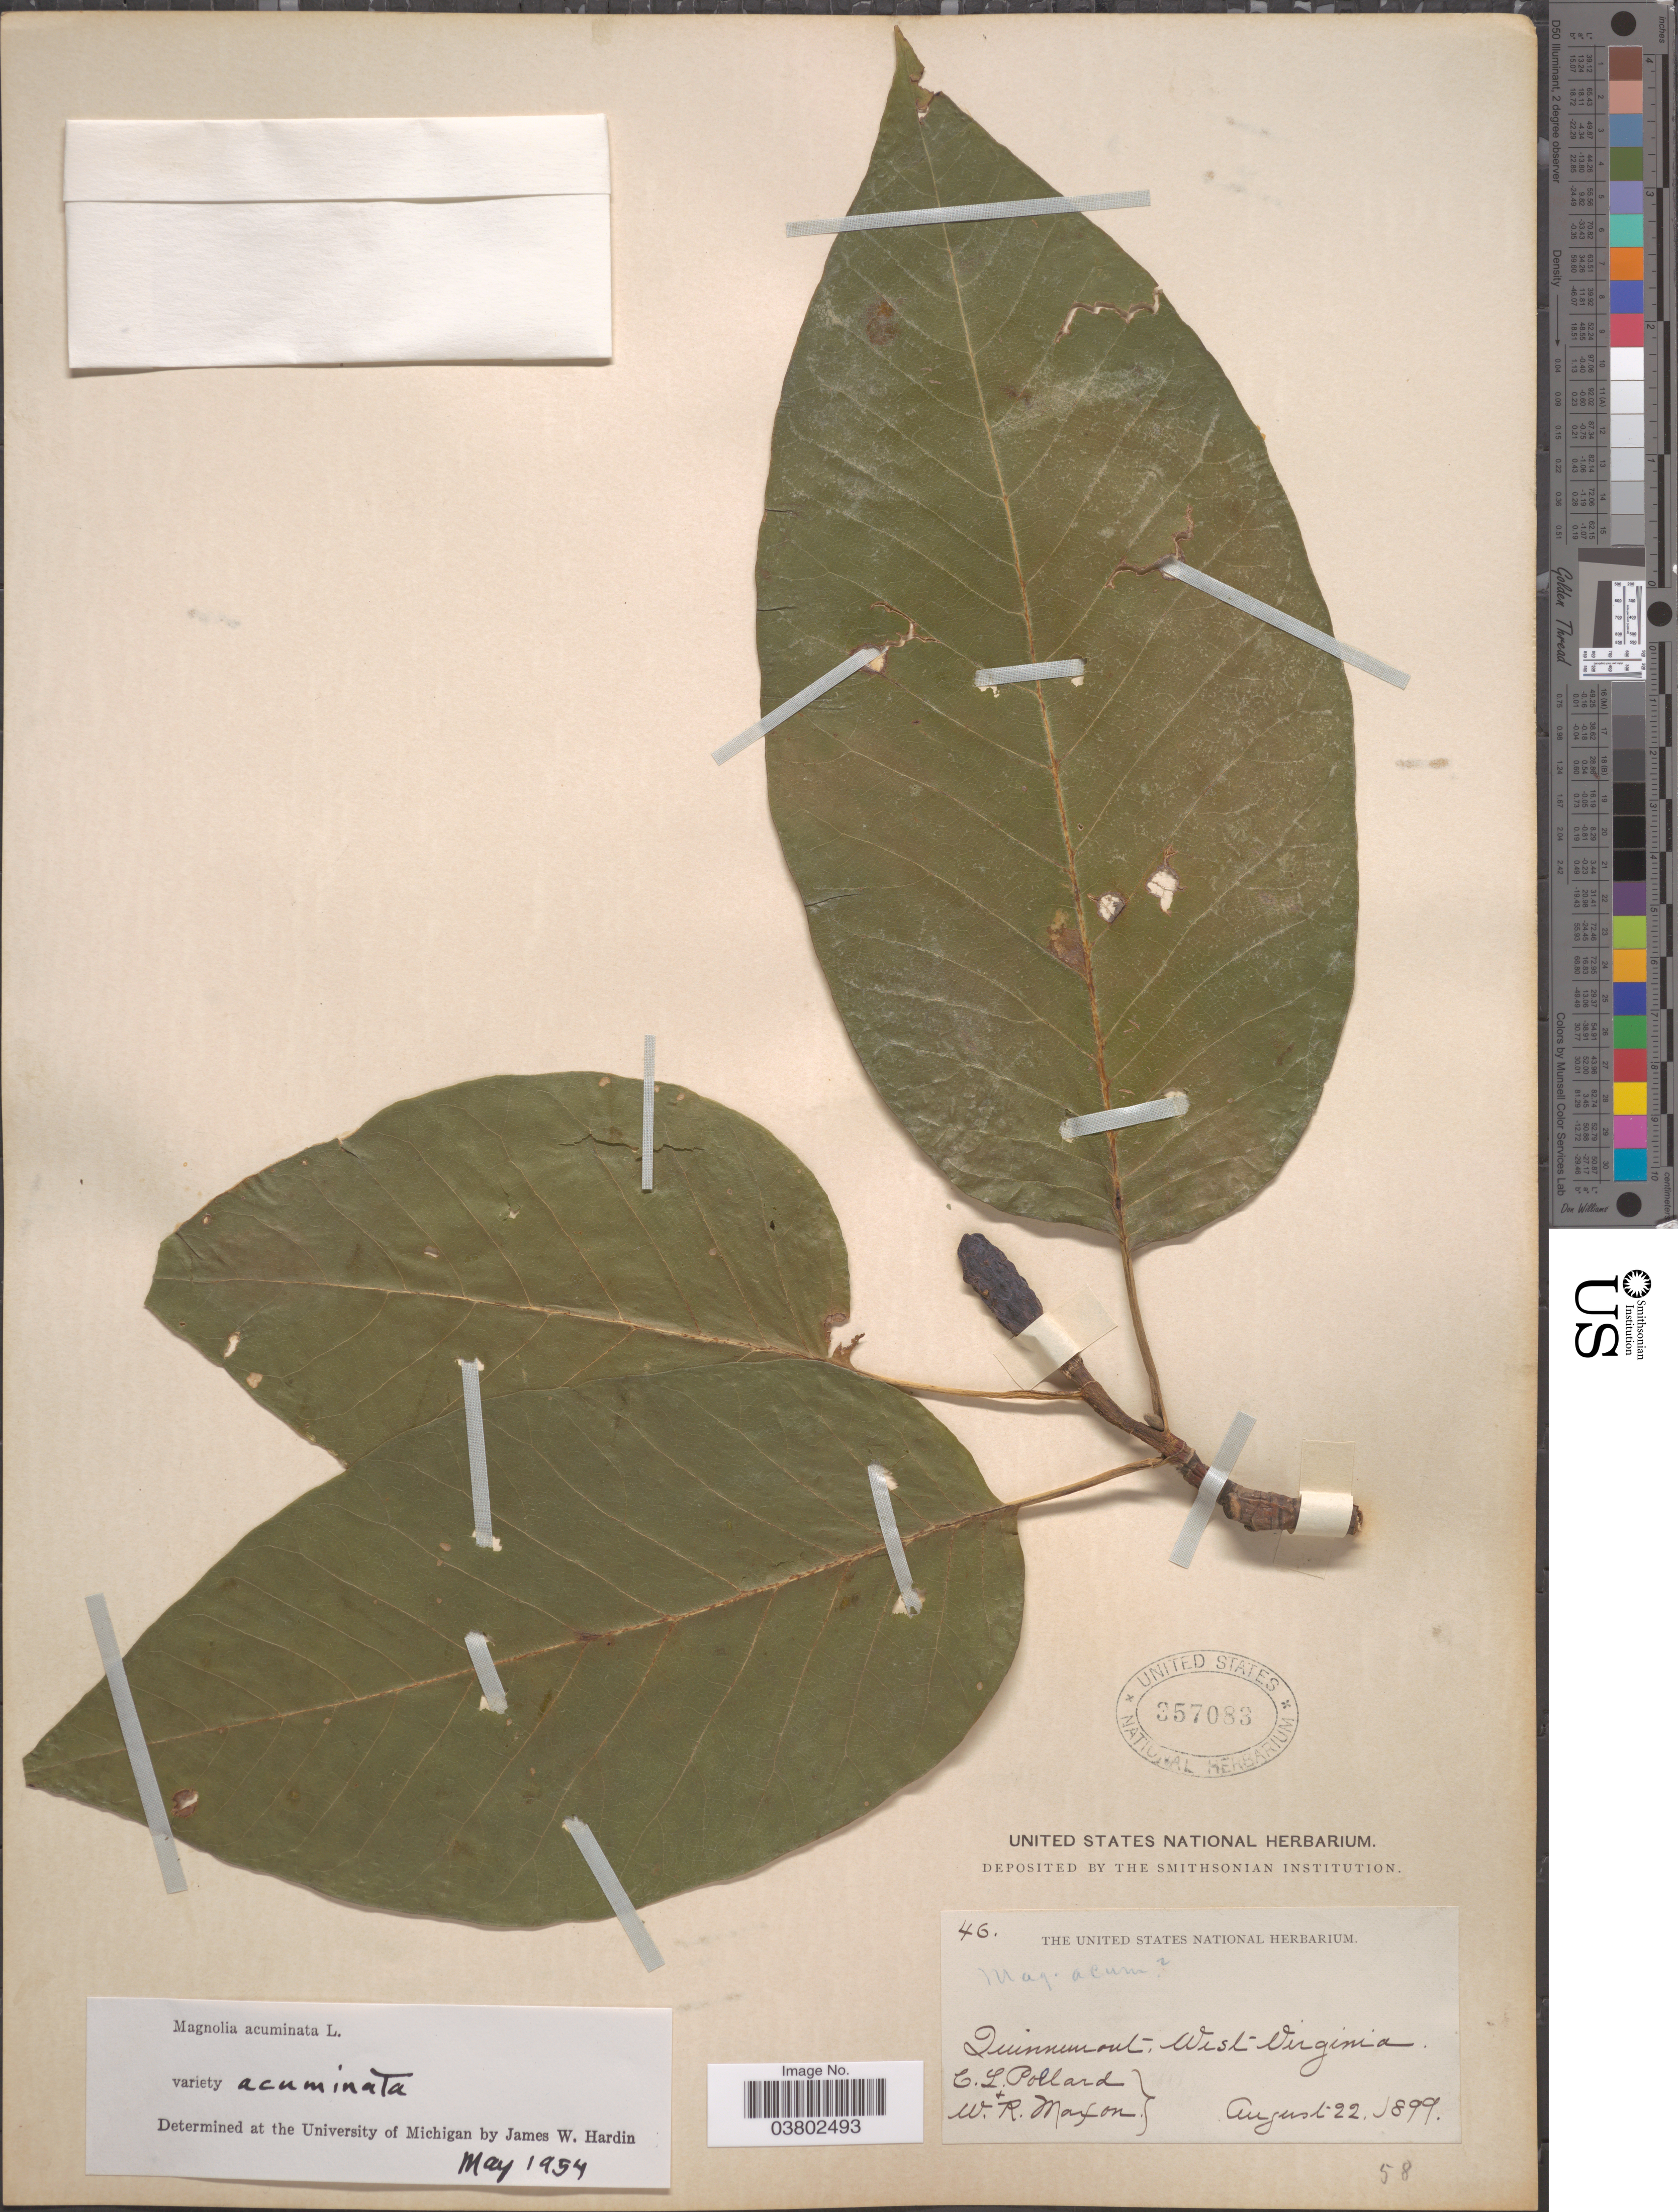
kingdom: Plantae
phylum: Tracheophyta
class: Magnoliopsida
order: Magnoliales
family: Magnoliaceae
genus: Magnolia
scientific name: Magnolia acuminata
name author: (L.) L.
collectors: C. L. Pollard & W. R. Maxon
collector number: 46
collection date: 1899-08-22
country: United States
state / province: West Virginia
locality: Quinnemont.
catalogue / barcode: US 357083